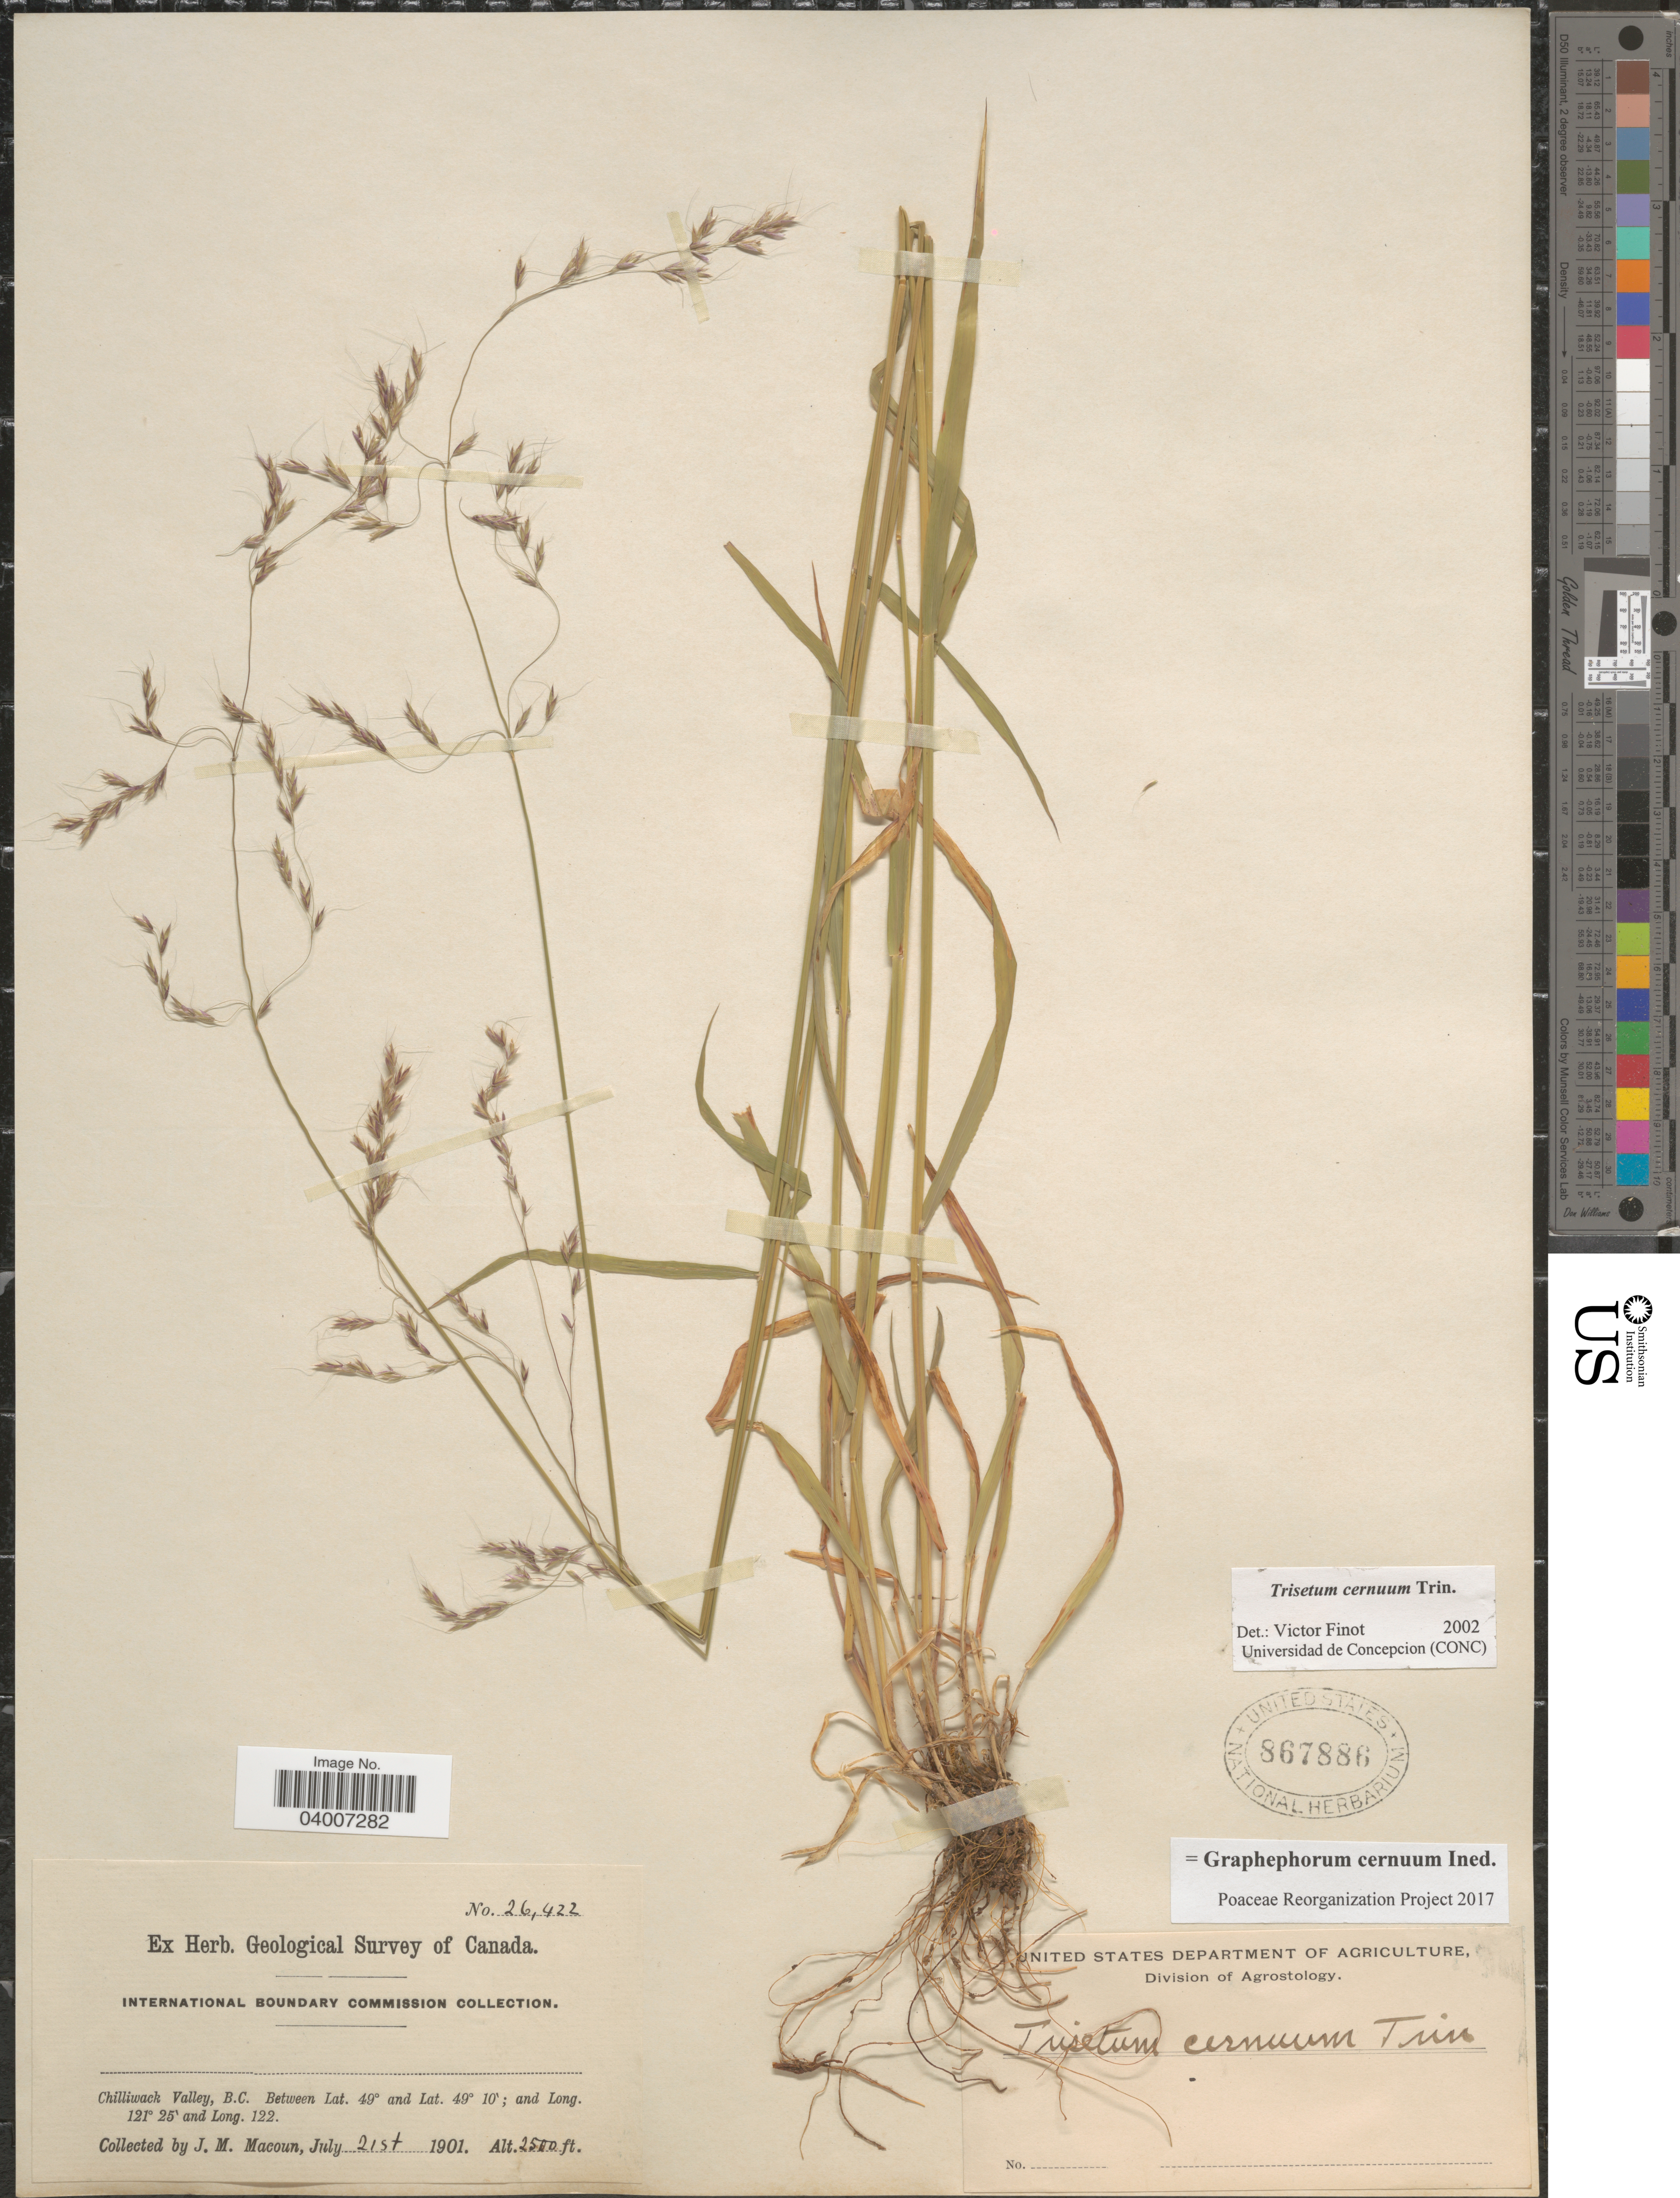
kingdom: Plantae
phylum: Tracheophyta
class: Liliopsida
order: Poales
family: Poaceae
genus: Graphephorum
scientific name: Graphephorum cernuum ined.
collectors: J. M. Macoun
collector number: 26422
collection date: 1901-07-21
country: Canada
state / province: British Columbia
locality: Chilliwack Valley.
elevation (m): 762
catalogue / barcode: US 867886